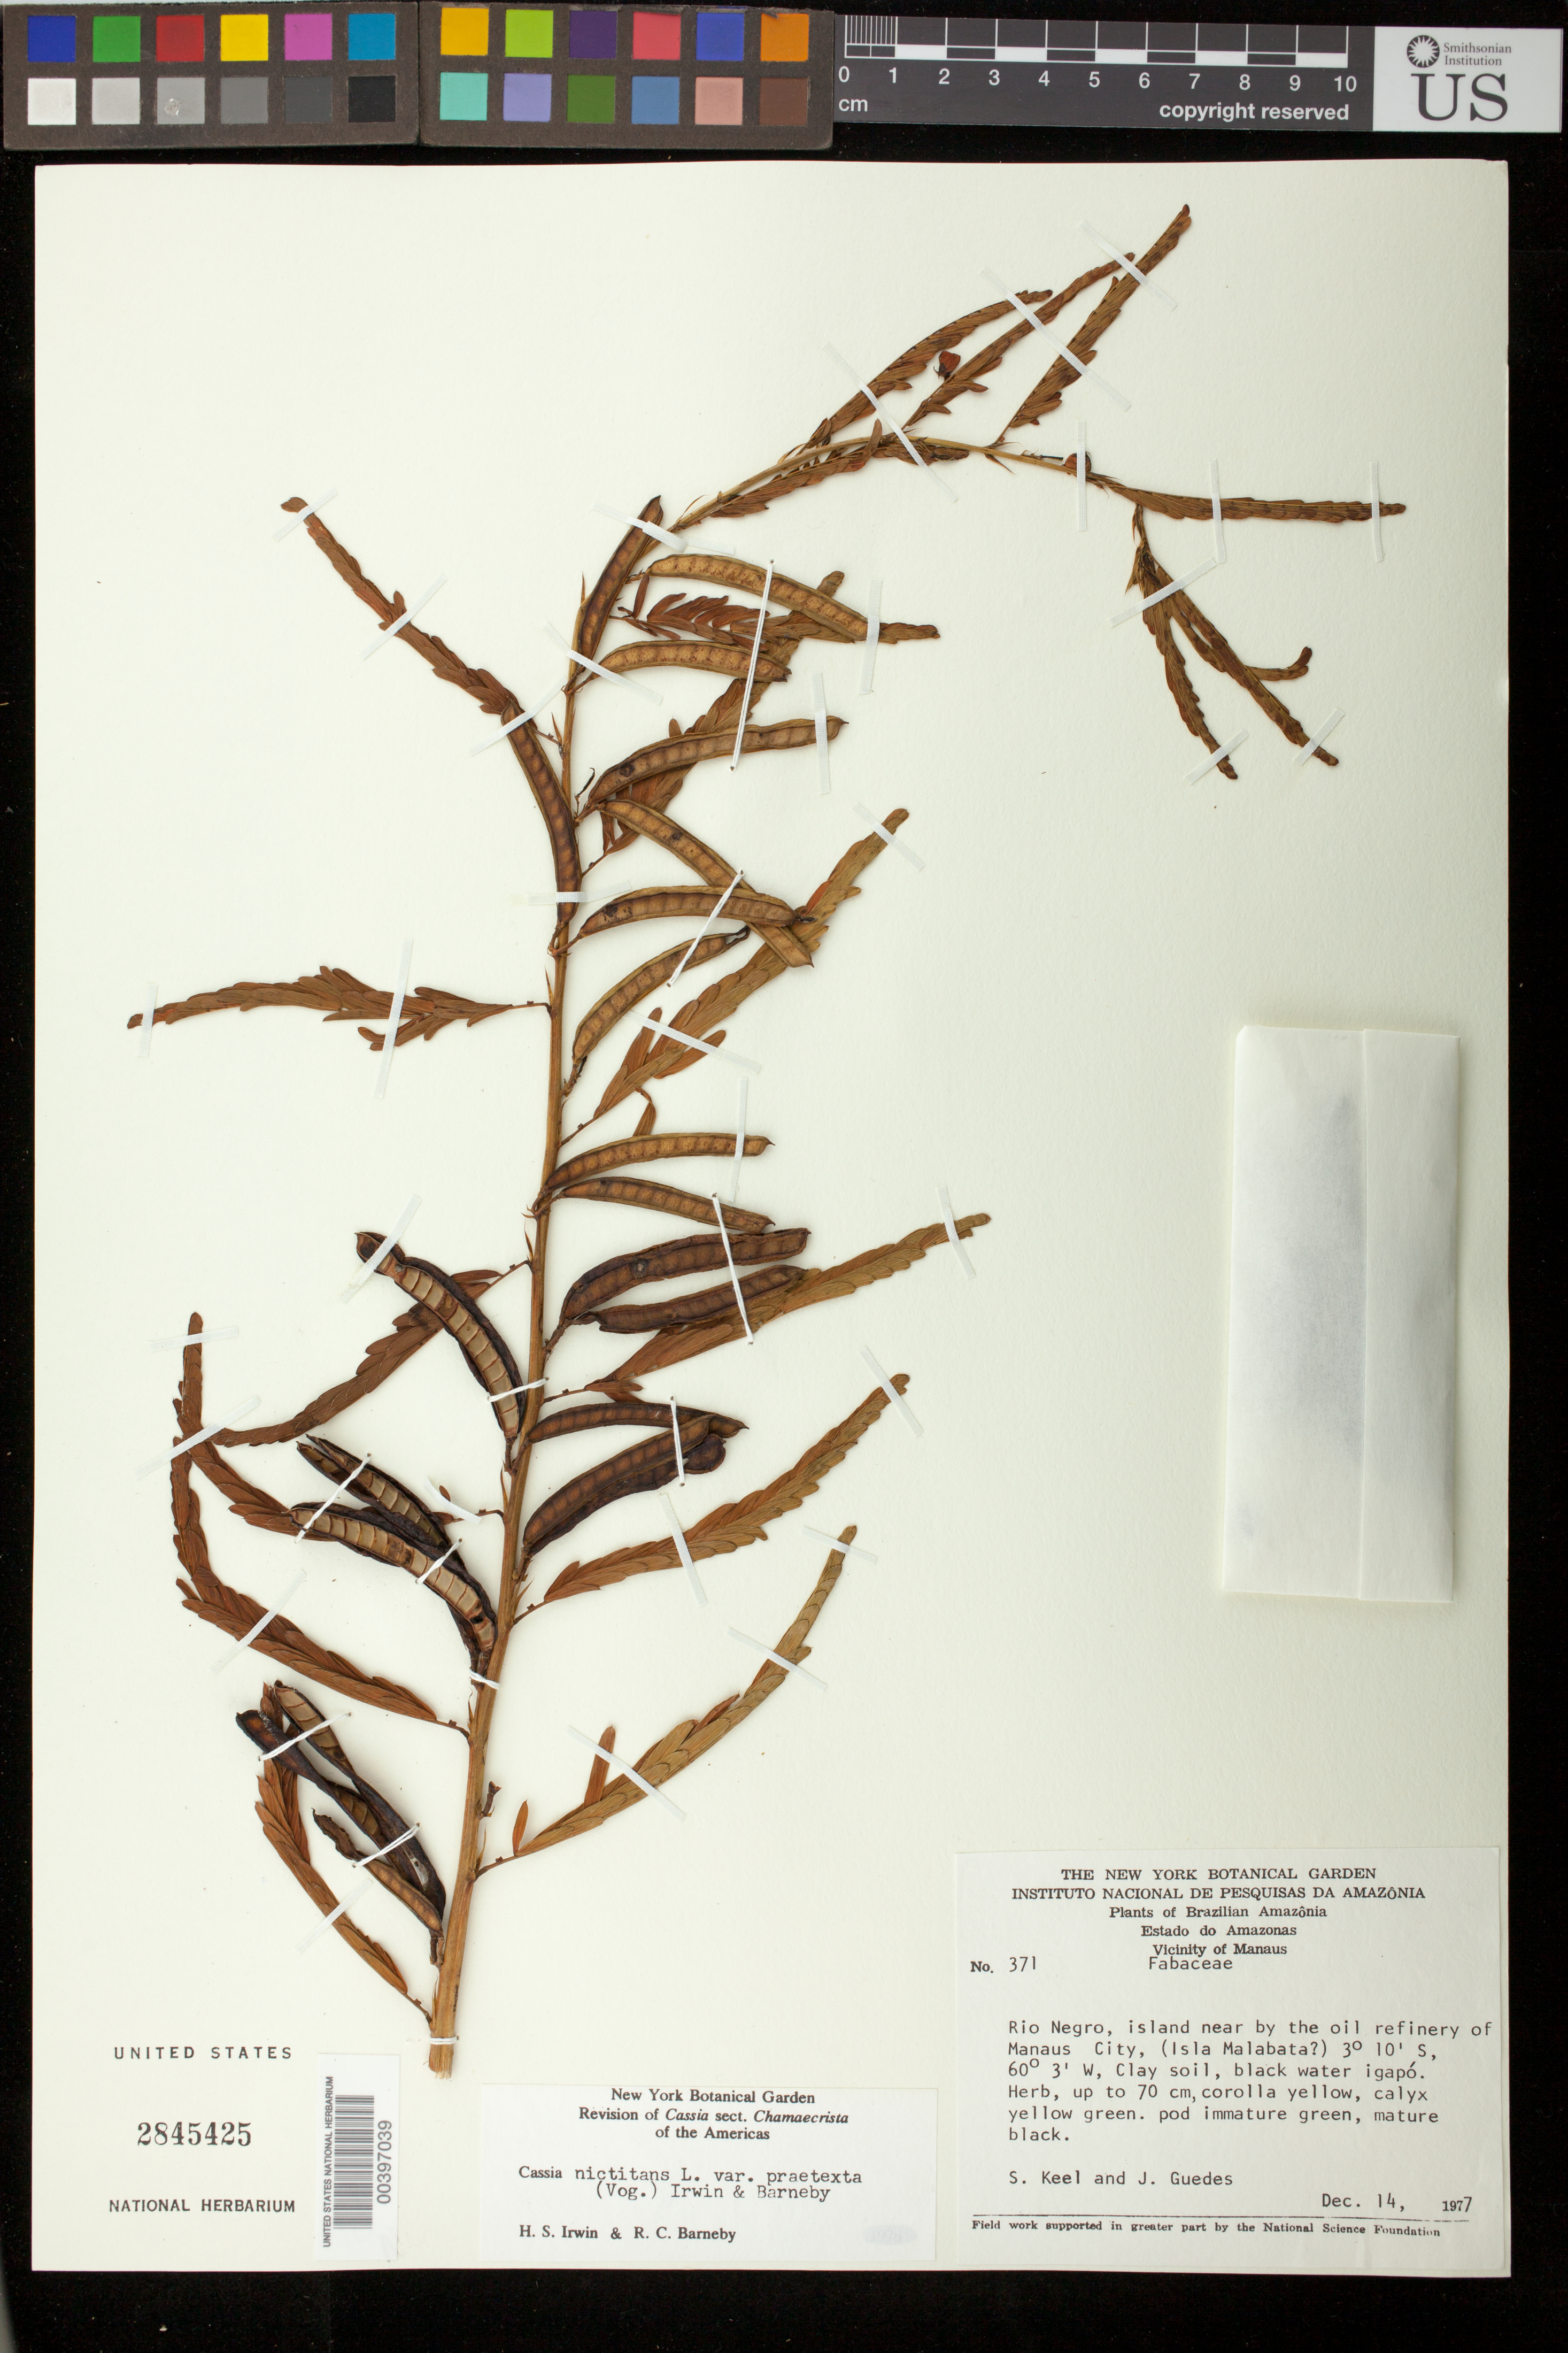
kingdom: Plantae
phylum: Tracheophyta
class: Magnoliopsida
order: Fabales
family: Fabaceae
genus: Chamaecrista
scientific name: Chamaecrista nictitans var. praetexta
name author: (Vogel) H.S. Irwin & Barneby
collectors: S. Keel & J. Guedes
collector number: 371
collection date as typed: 14 Dec 1977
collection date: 1977-12-14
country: Brazil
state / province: Amazonas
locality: Rio Negro, island near the oil refinery of Manaus City (Isla Malabata?)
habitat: Clay soil, black water igapo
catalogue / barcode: US 2845425